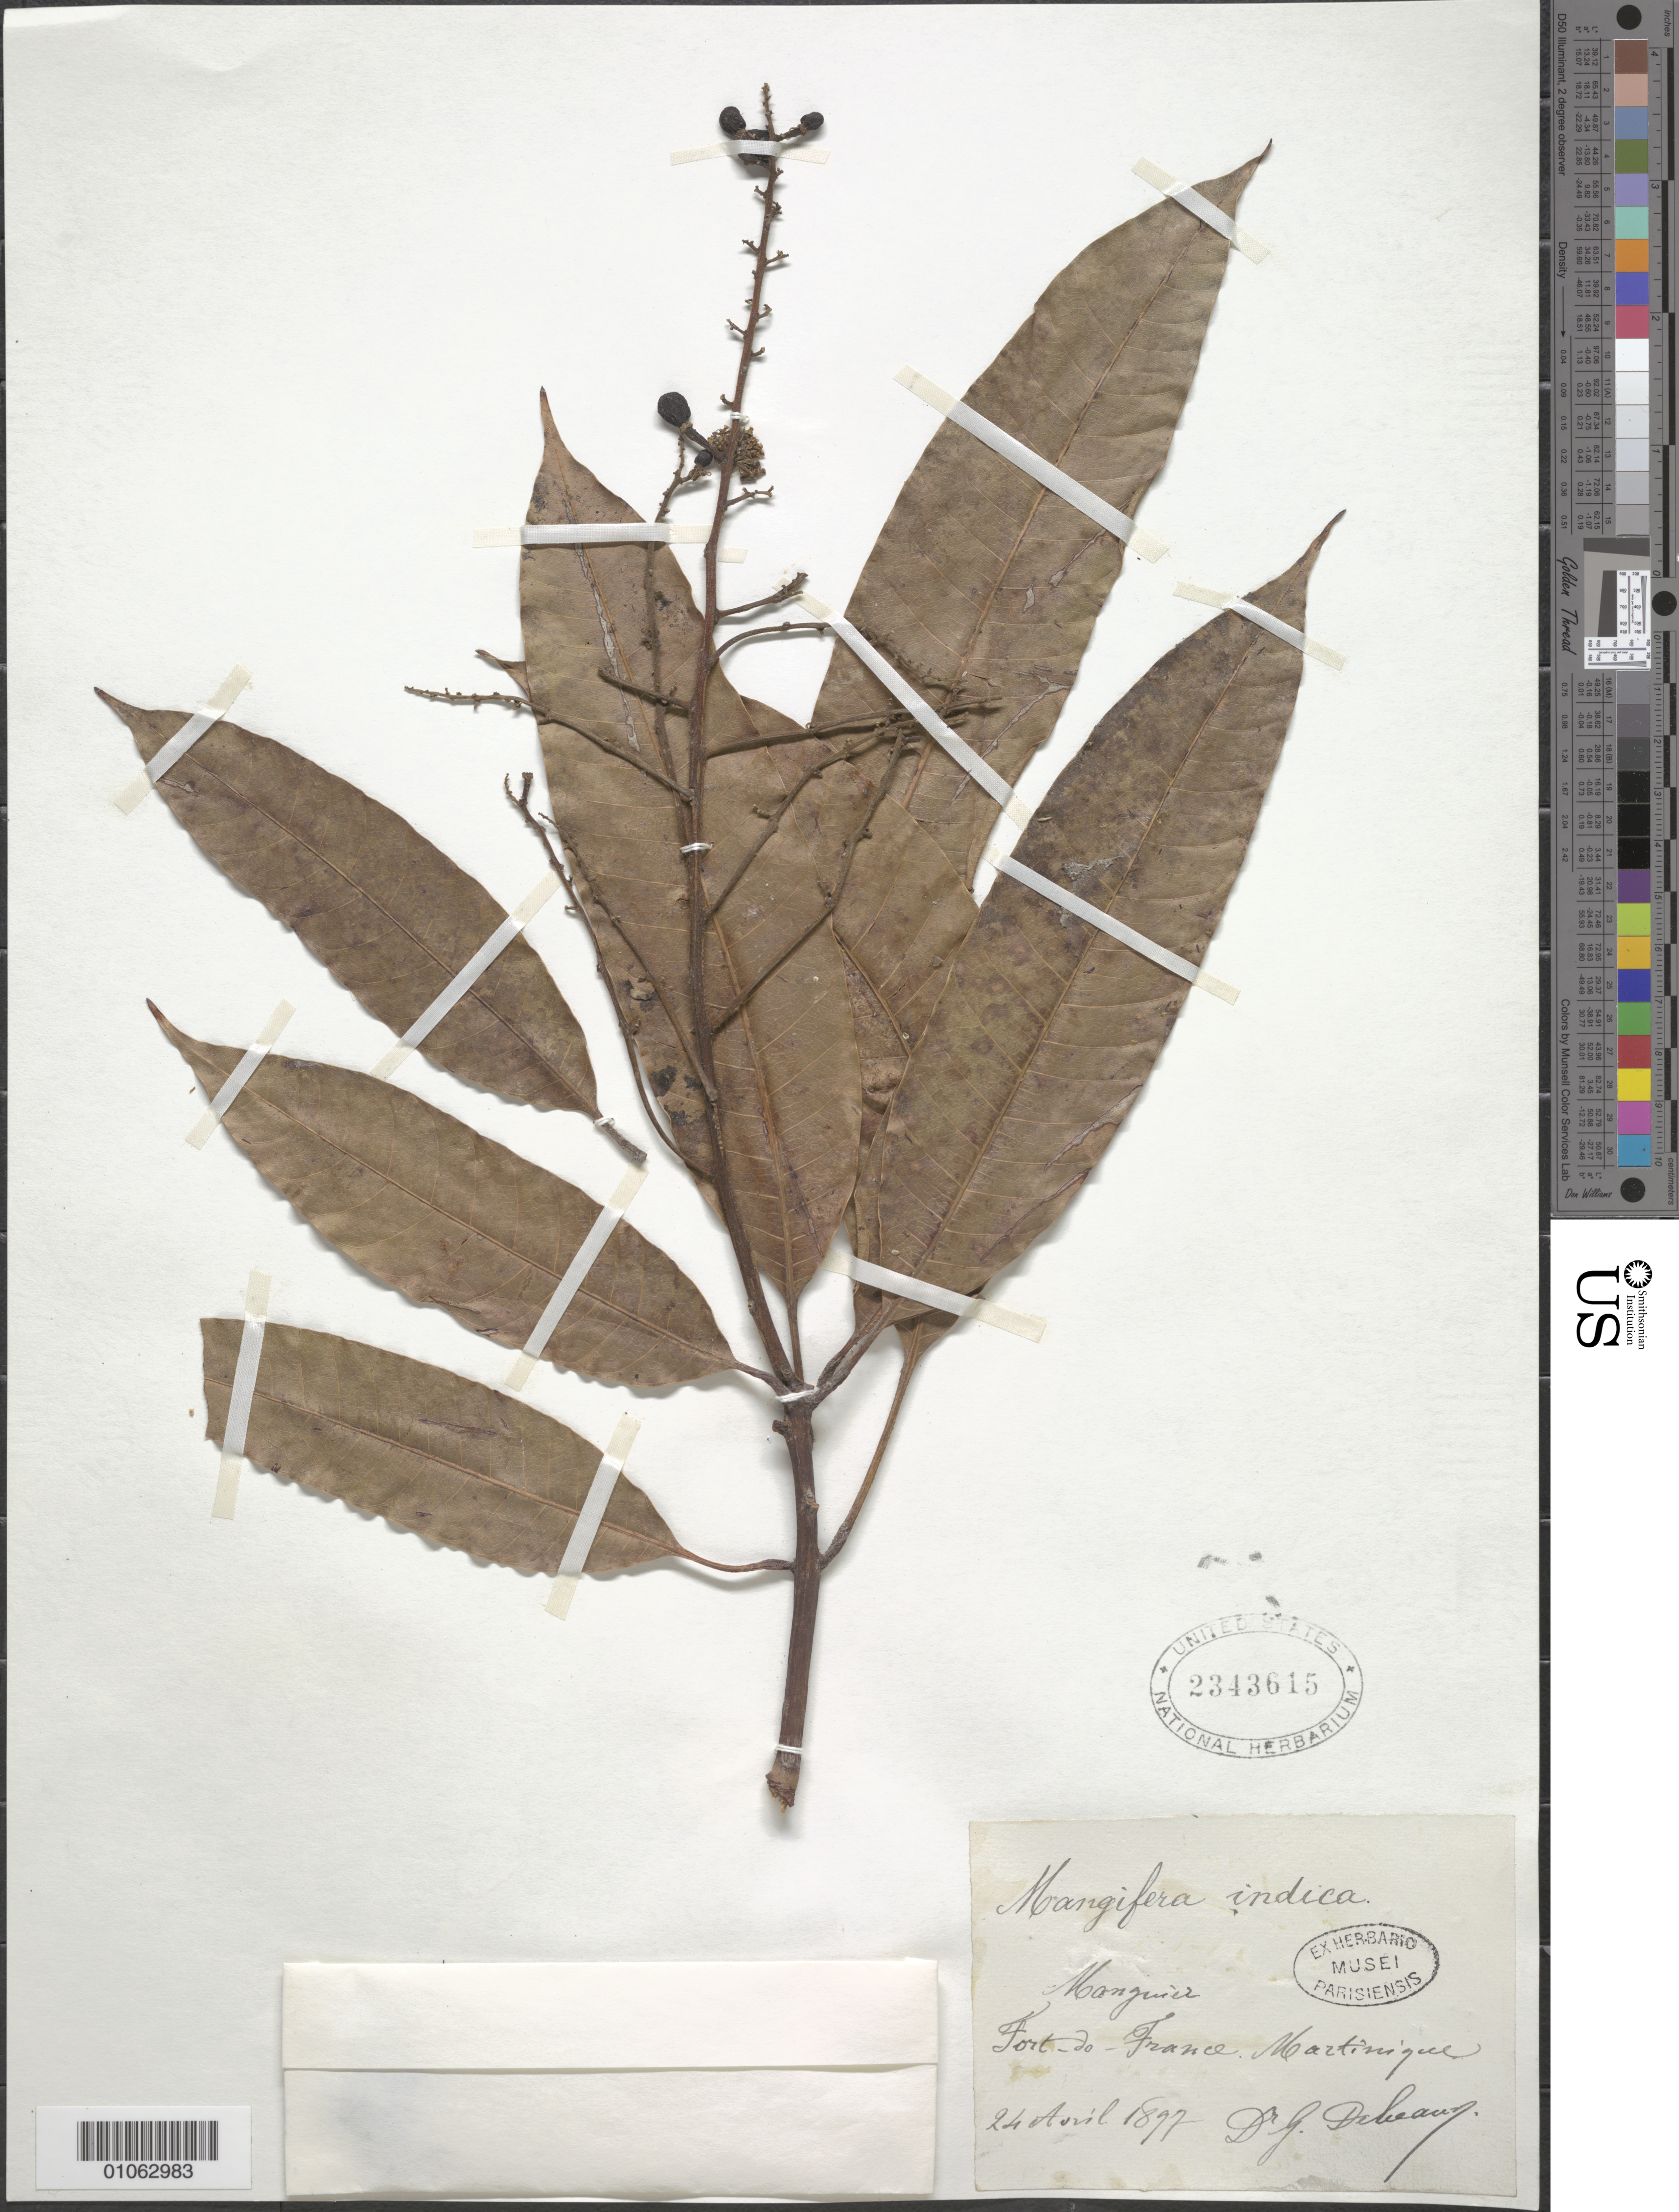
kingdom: Plantae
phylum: Tracheophyta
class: Magnoliopsida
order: Sapindales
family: Anacardiaceae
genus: Mangifera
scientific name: Mangifera indica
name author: L.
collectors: M. Delavay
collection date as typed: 24 Apr 1897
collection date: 1897-04-24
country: Martinique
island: Martinique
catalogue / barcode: US 2343615